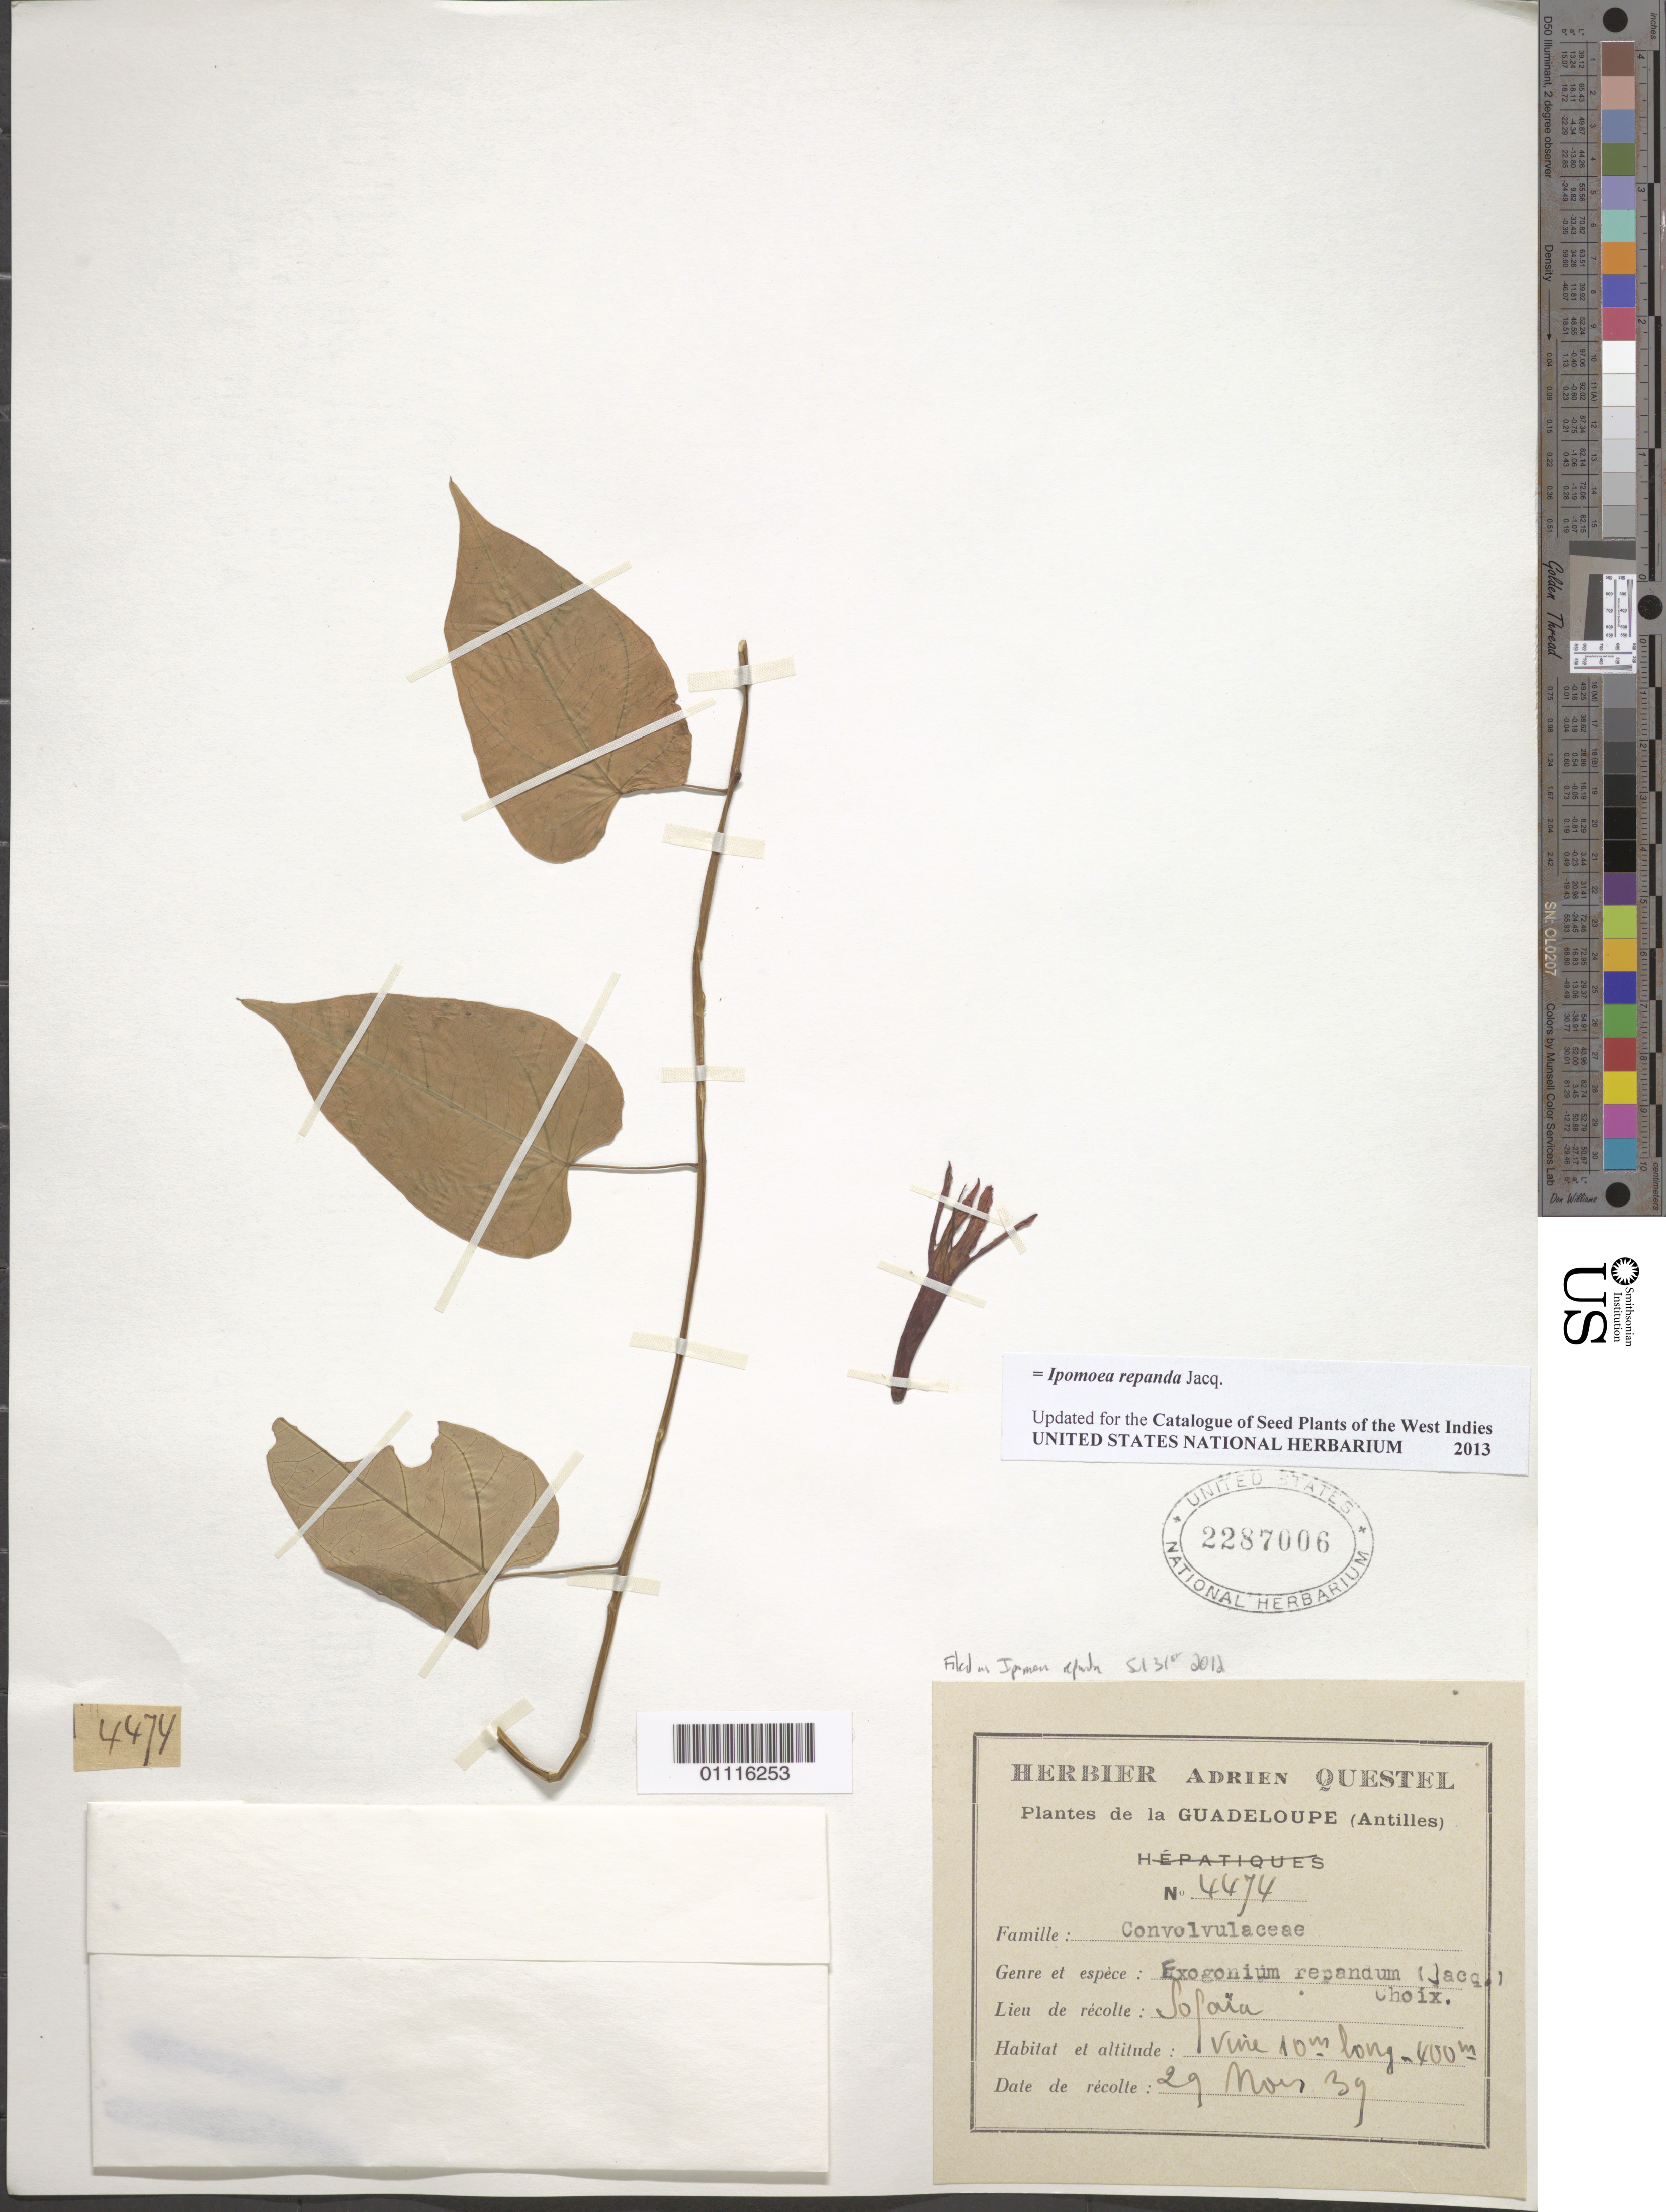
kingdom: Plantae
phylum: Tracheophyta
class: Magnoliopsida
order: Solanales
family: Convolvulaceae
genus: Ipomoea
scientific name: Ipomoea repanda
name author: Jacq.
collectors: A. Questel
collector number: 4474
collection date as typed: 29 Mar 1939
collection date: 1939-03-29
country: Guadeloupe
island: Basse Terre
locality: Sofaia.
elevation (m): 400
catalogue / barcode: US 2287006